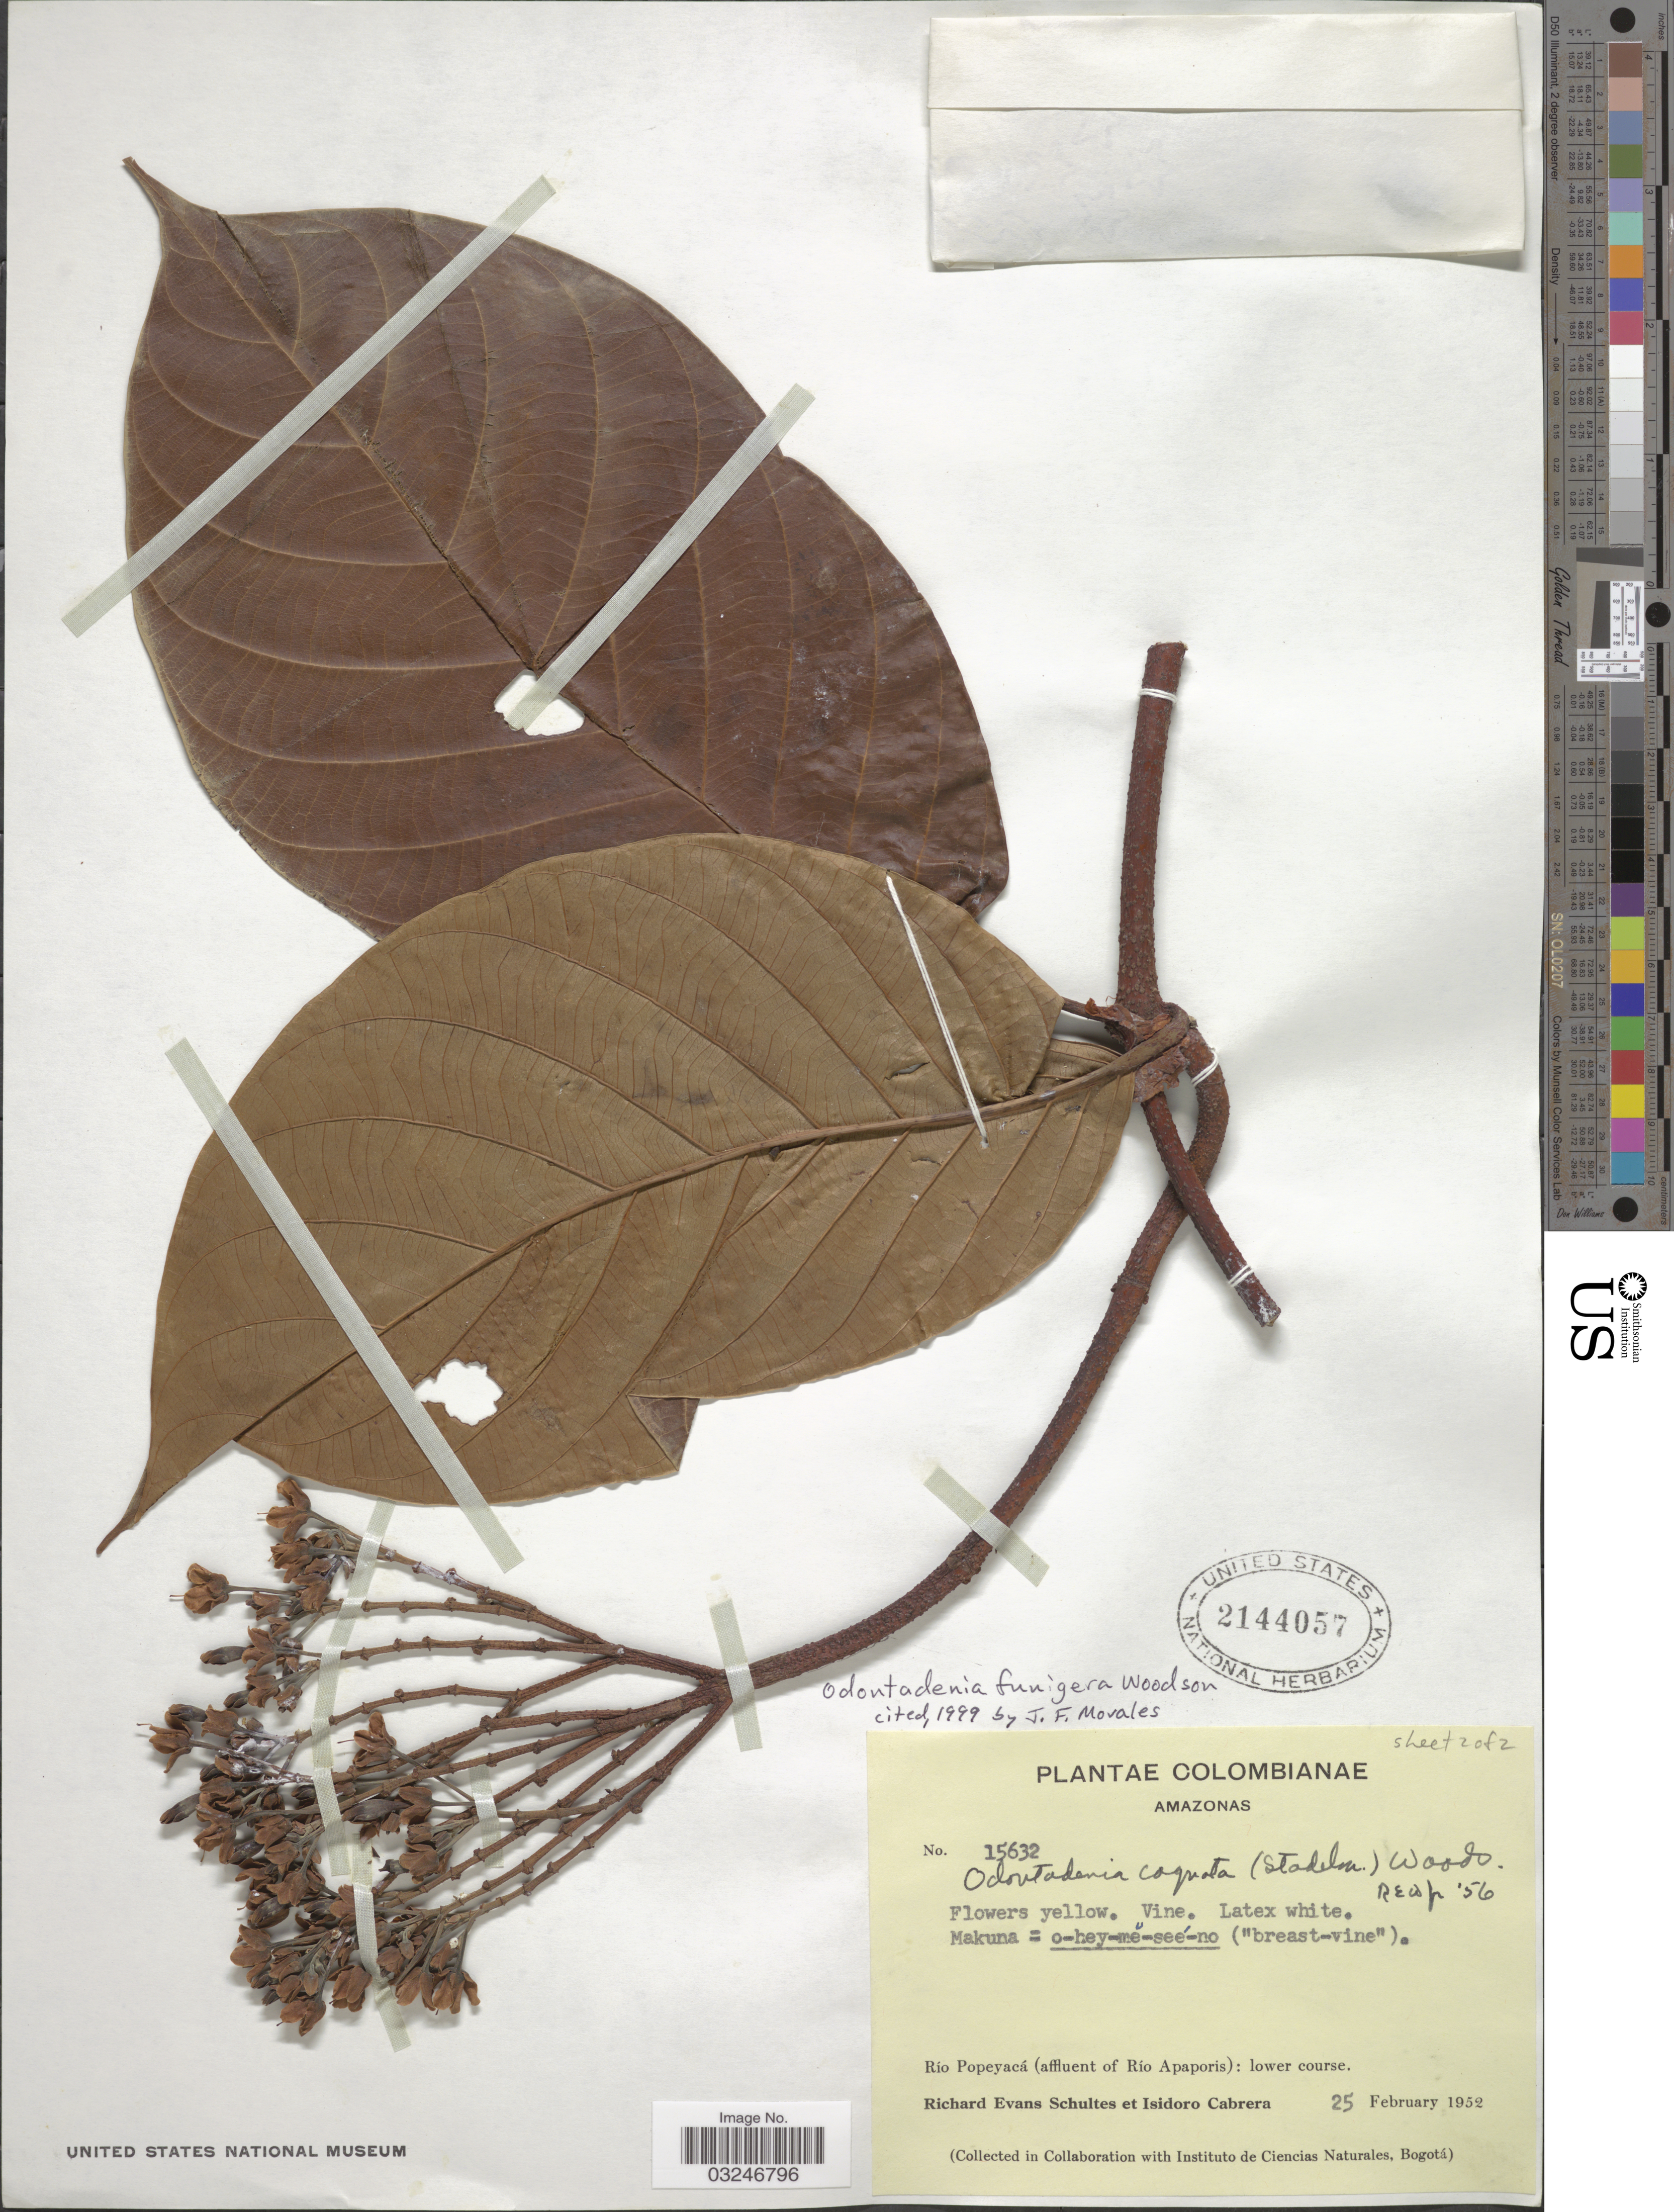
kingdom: Plantae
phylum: Tracheophyta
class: Magnoliopsida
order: Gentianales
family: Apocynaceae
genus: Odontadenia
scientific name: Odontadenia funigera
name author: Woodson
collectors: R. E. Schultes & I. Cabrera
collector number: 15632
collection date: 1952-02-25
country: Colombia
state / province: Amazônas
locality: Río Popeyacá (affluent of Río Apaporis): lower course.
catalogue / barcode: US 2144057